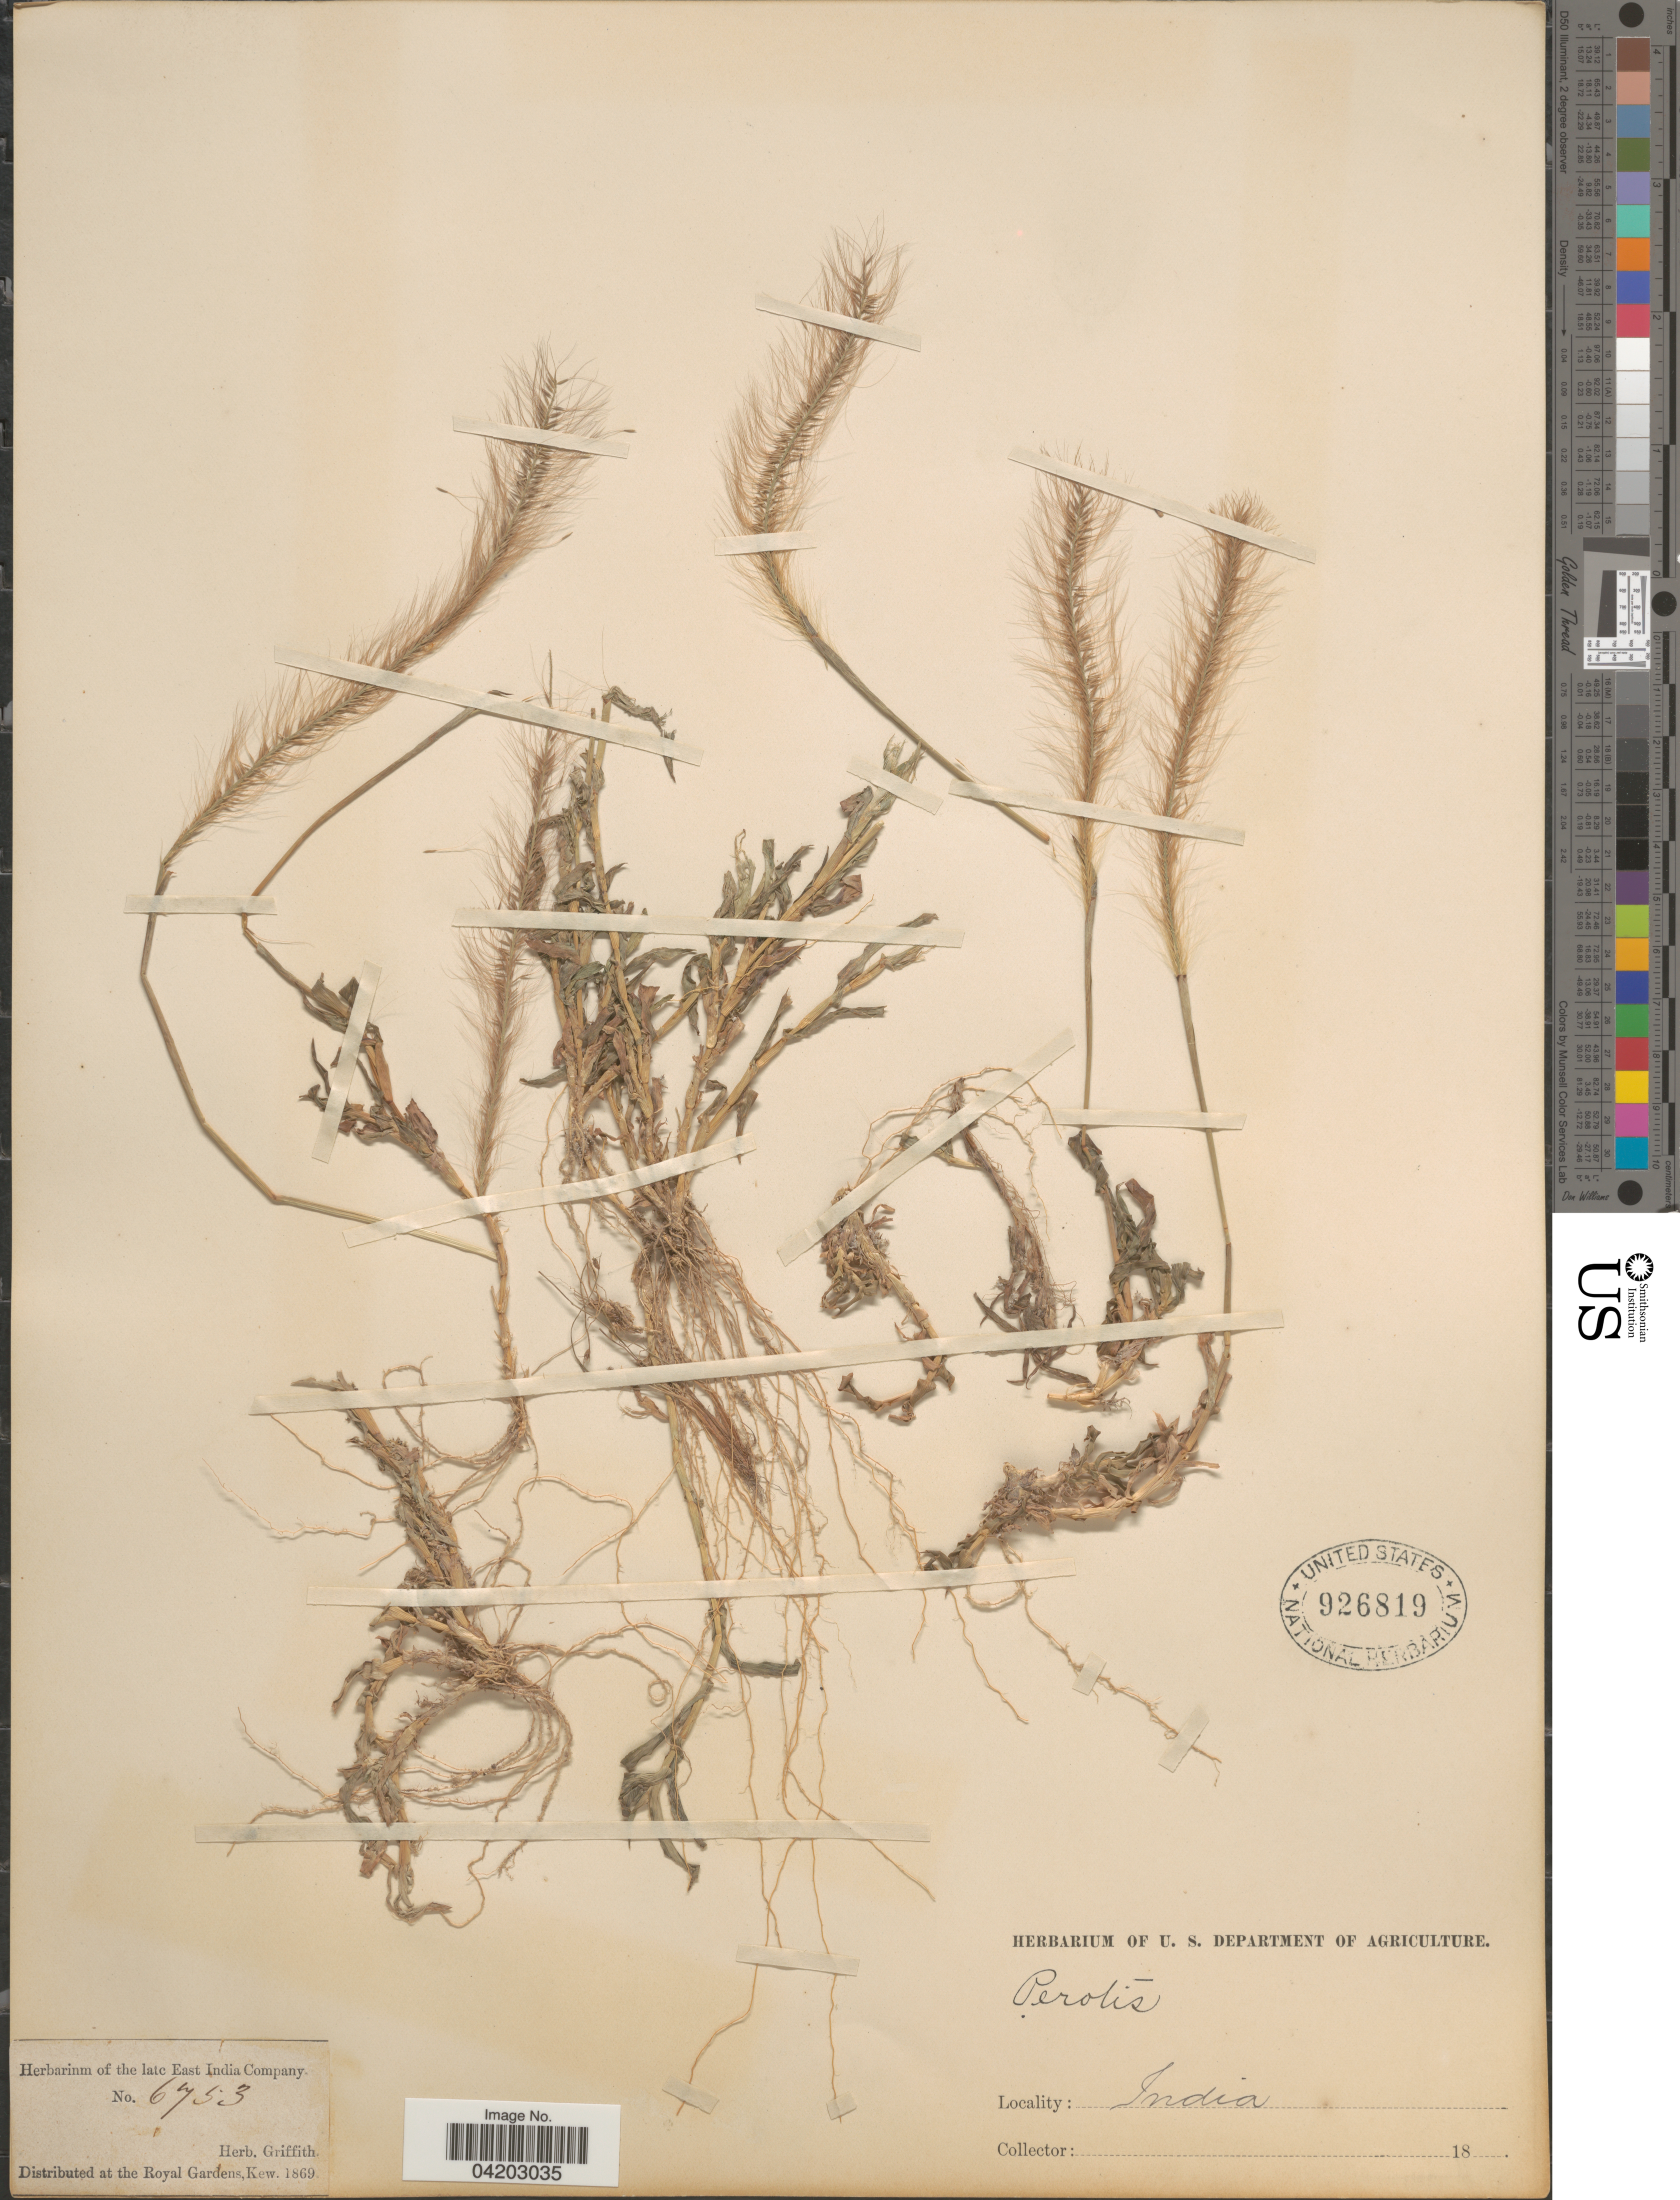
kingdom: Plantae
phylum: Tracheophyta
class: Liliopsida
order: Poales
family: Poaceae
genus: Perotis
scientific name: Perotis indica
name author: (L.) Kuntze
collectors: ex herb. Griffith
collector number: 6753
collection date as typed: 18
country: India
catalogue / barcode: US 926819